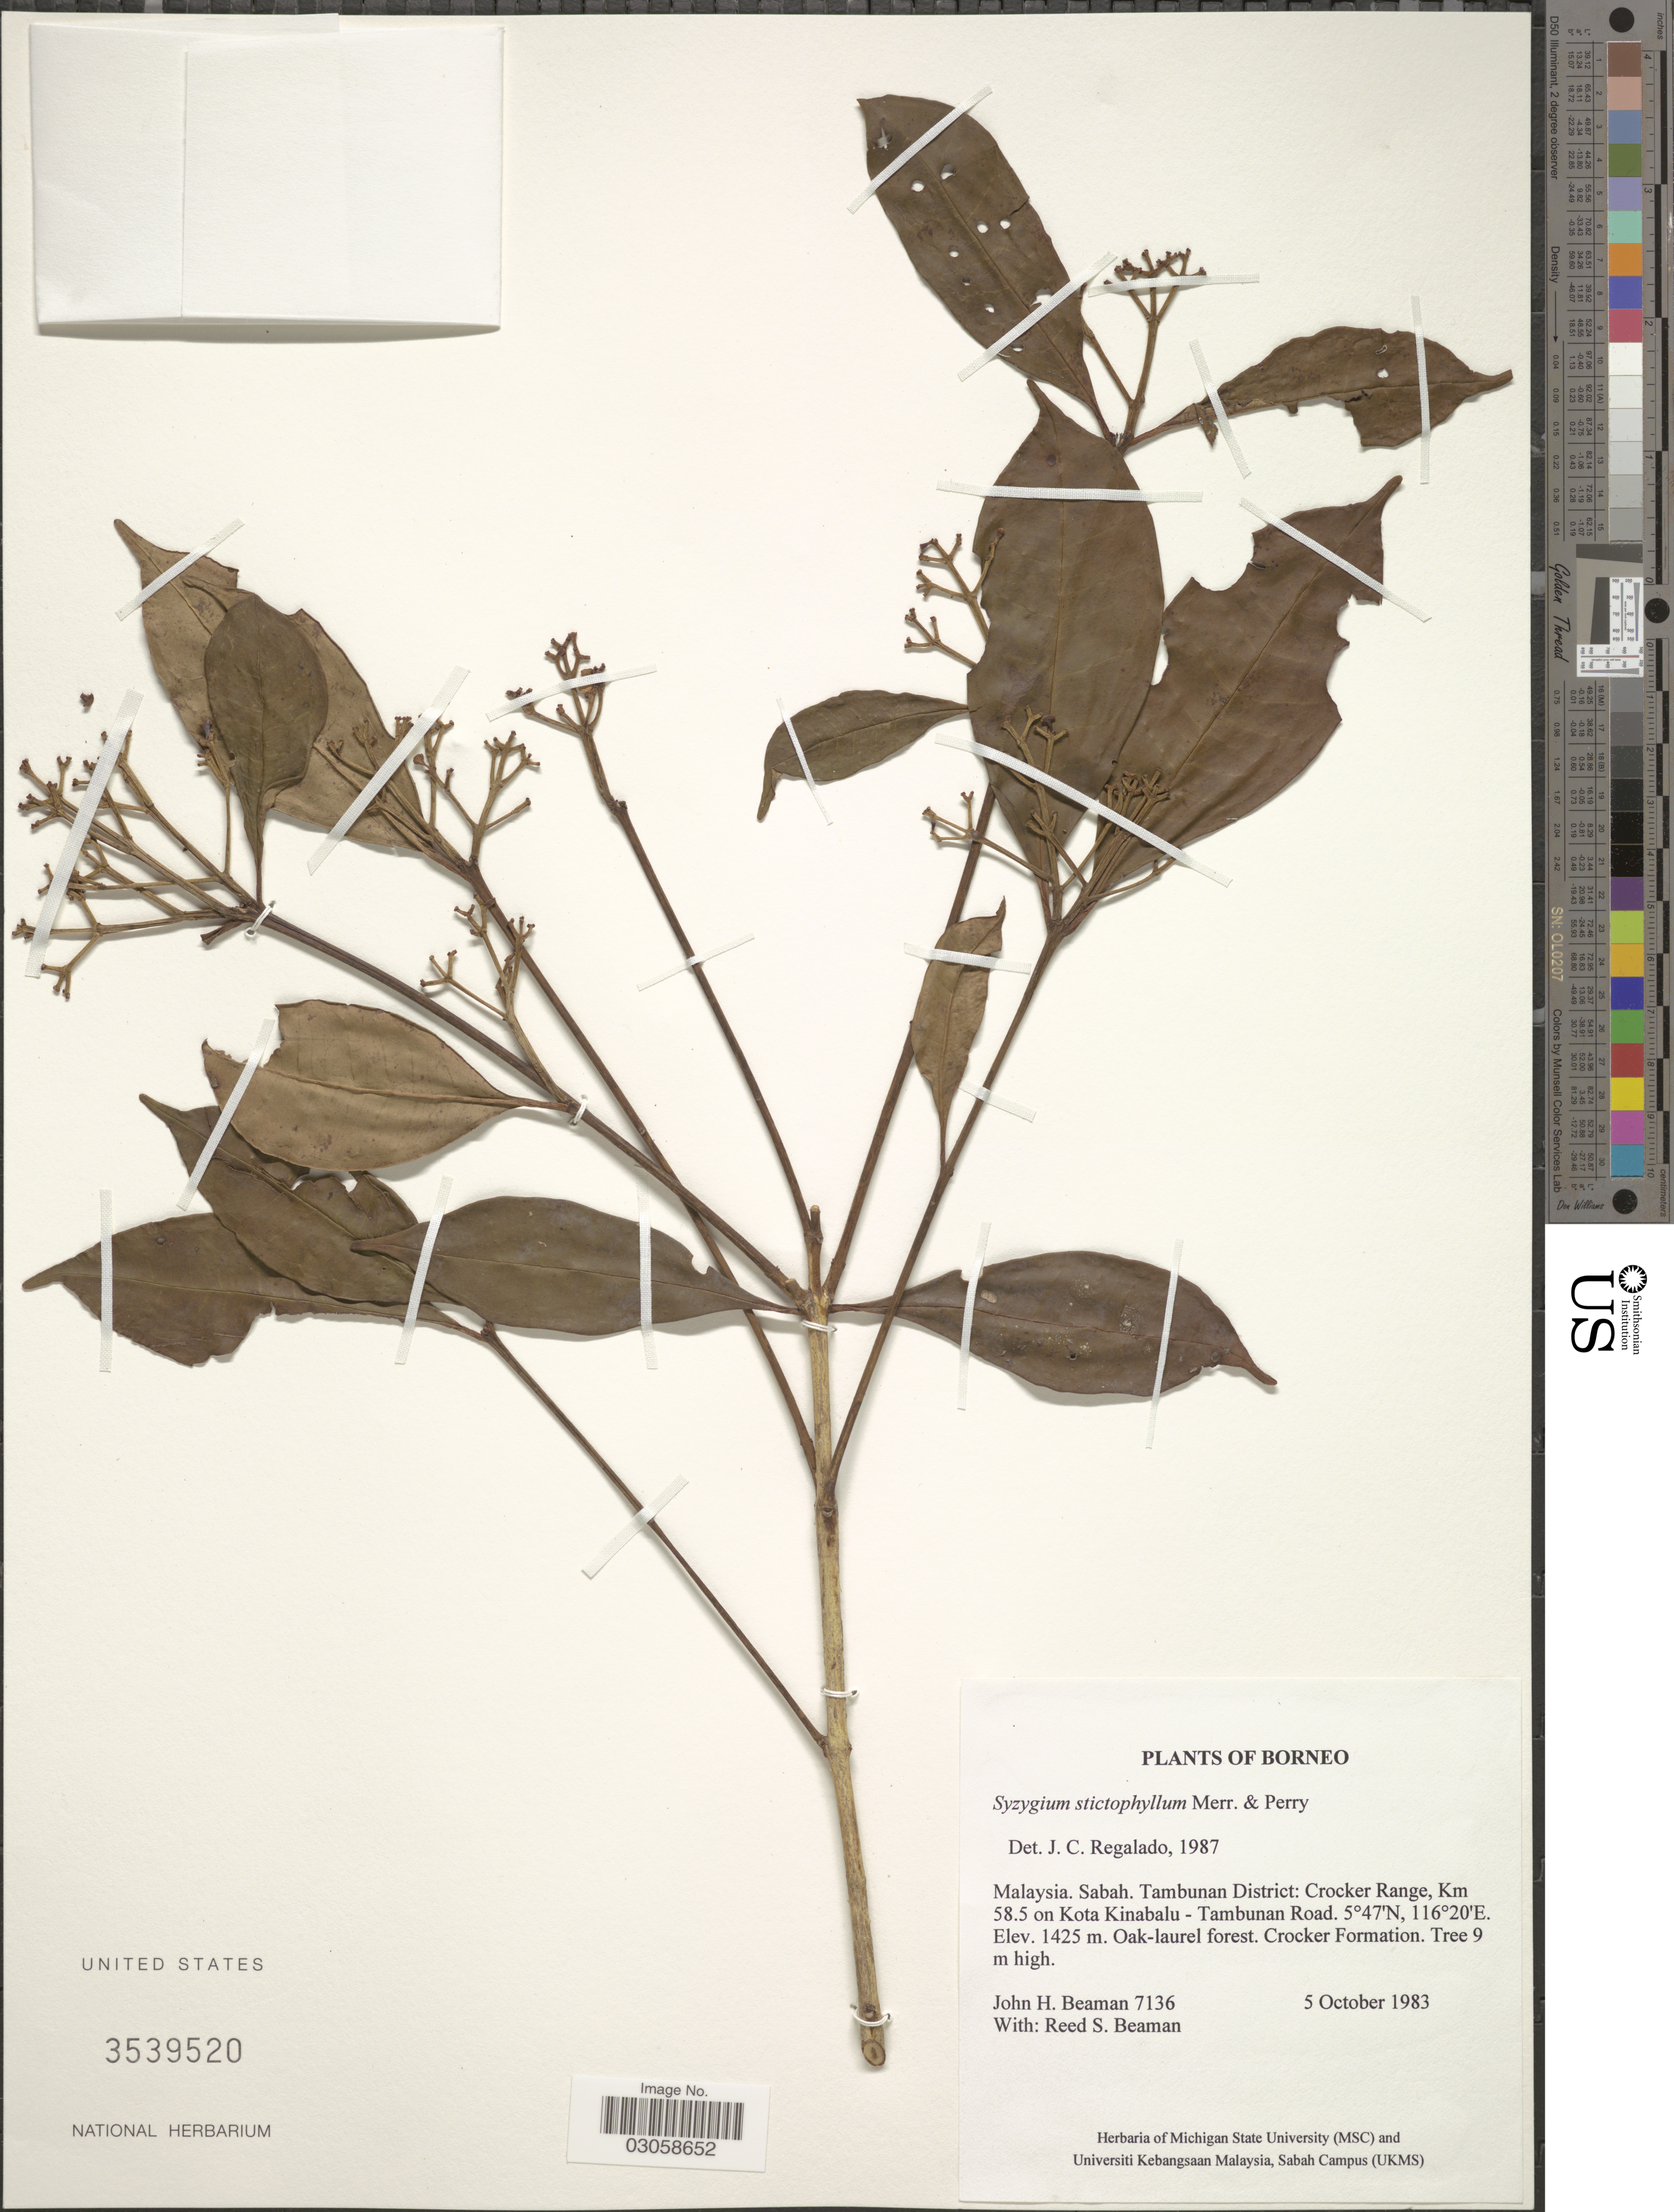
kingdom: Plantae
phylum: Tracheophyta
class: Magnoliopsida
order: Myrtales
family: Myrtaceae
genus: Syzygium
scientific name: Syzygium stictophyllum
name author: Merr. & L.M. Perry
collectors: J. H. Beaman & R. S. Beaman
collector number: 7136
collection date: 1983-10-05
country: Malaysia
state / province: Sabah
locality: Borneo. Tambunan District: Crocker Range, Km 58.5 on Kota-Kinabalu - Tambunan Road.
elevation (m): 1425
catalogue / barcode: US 3539520